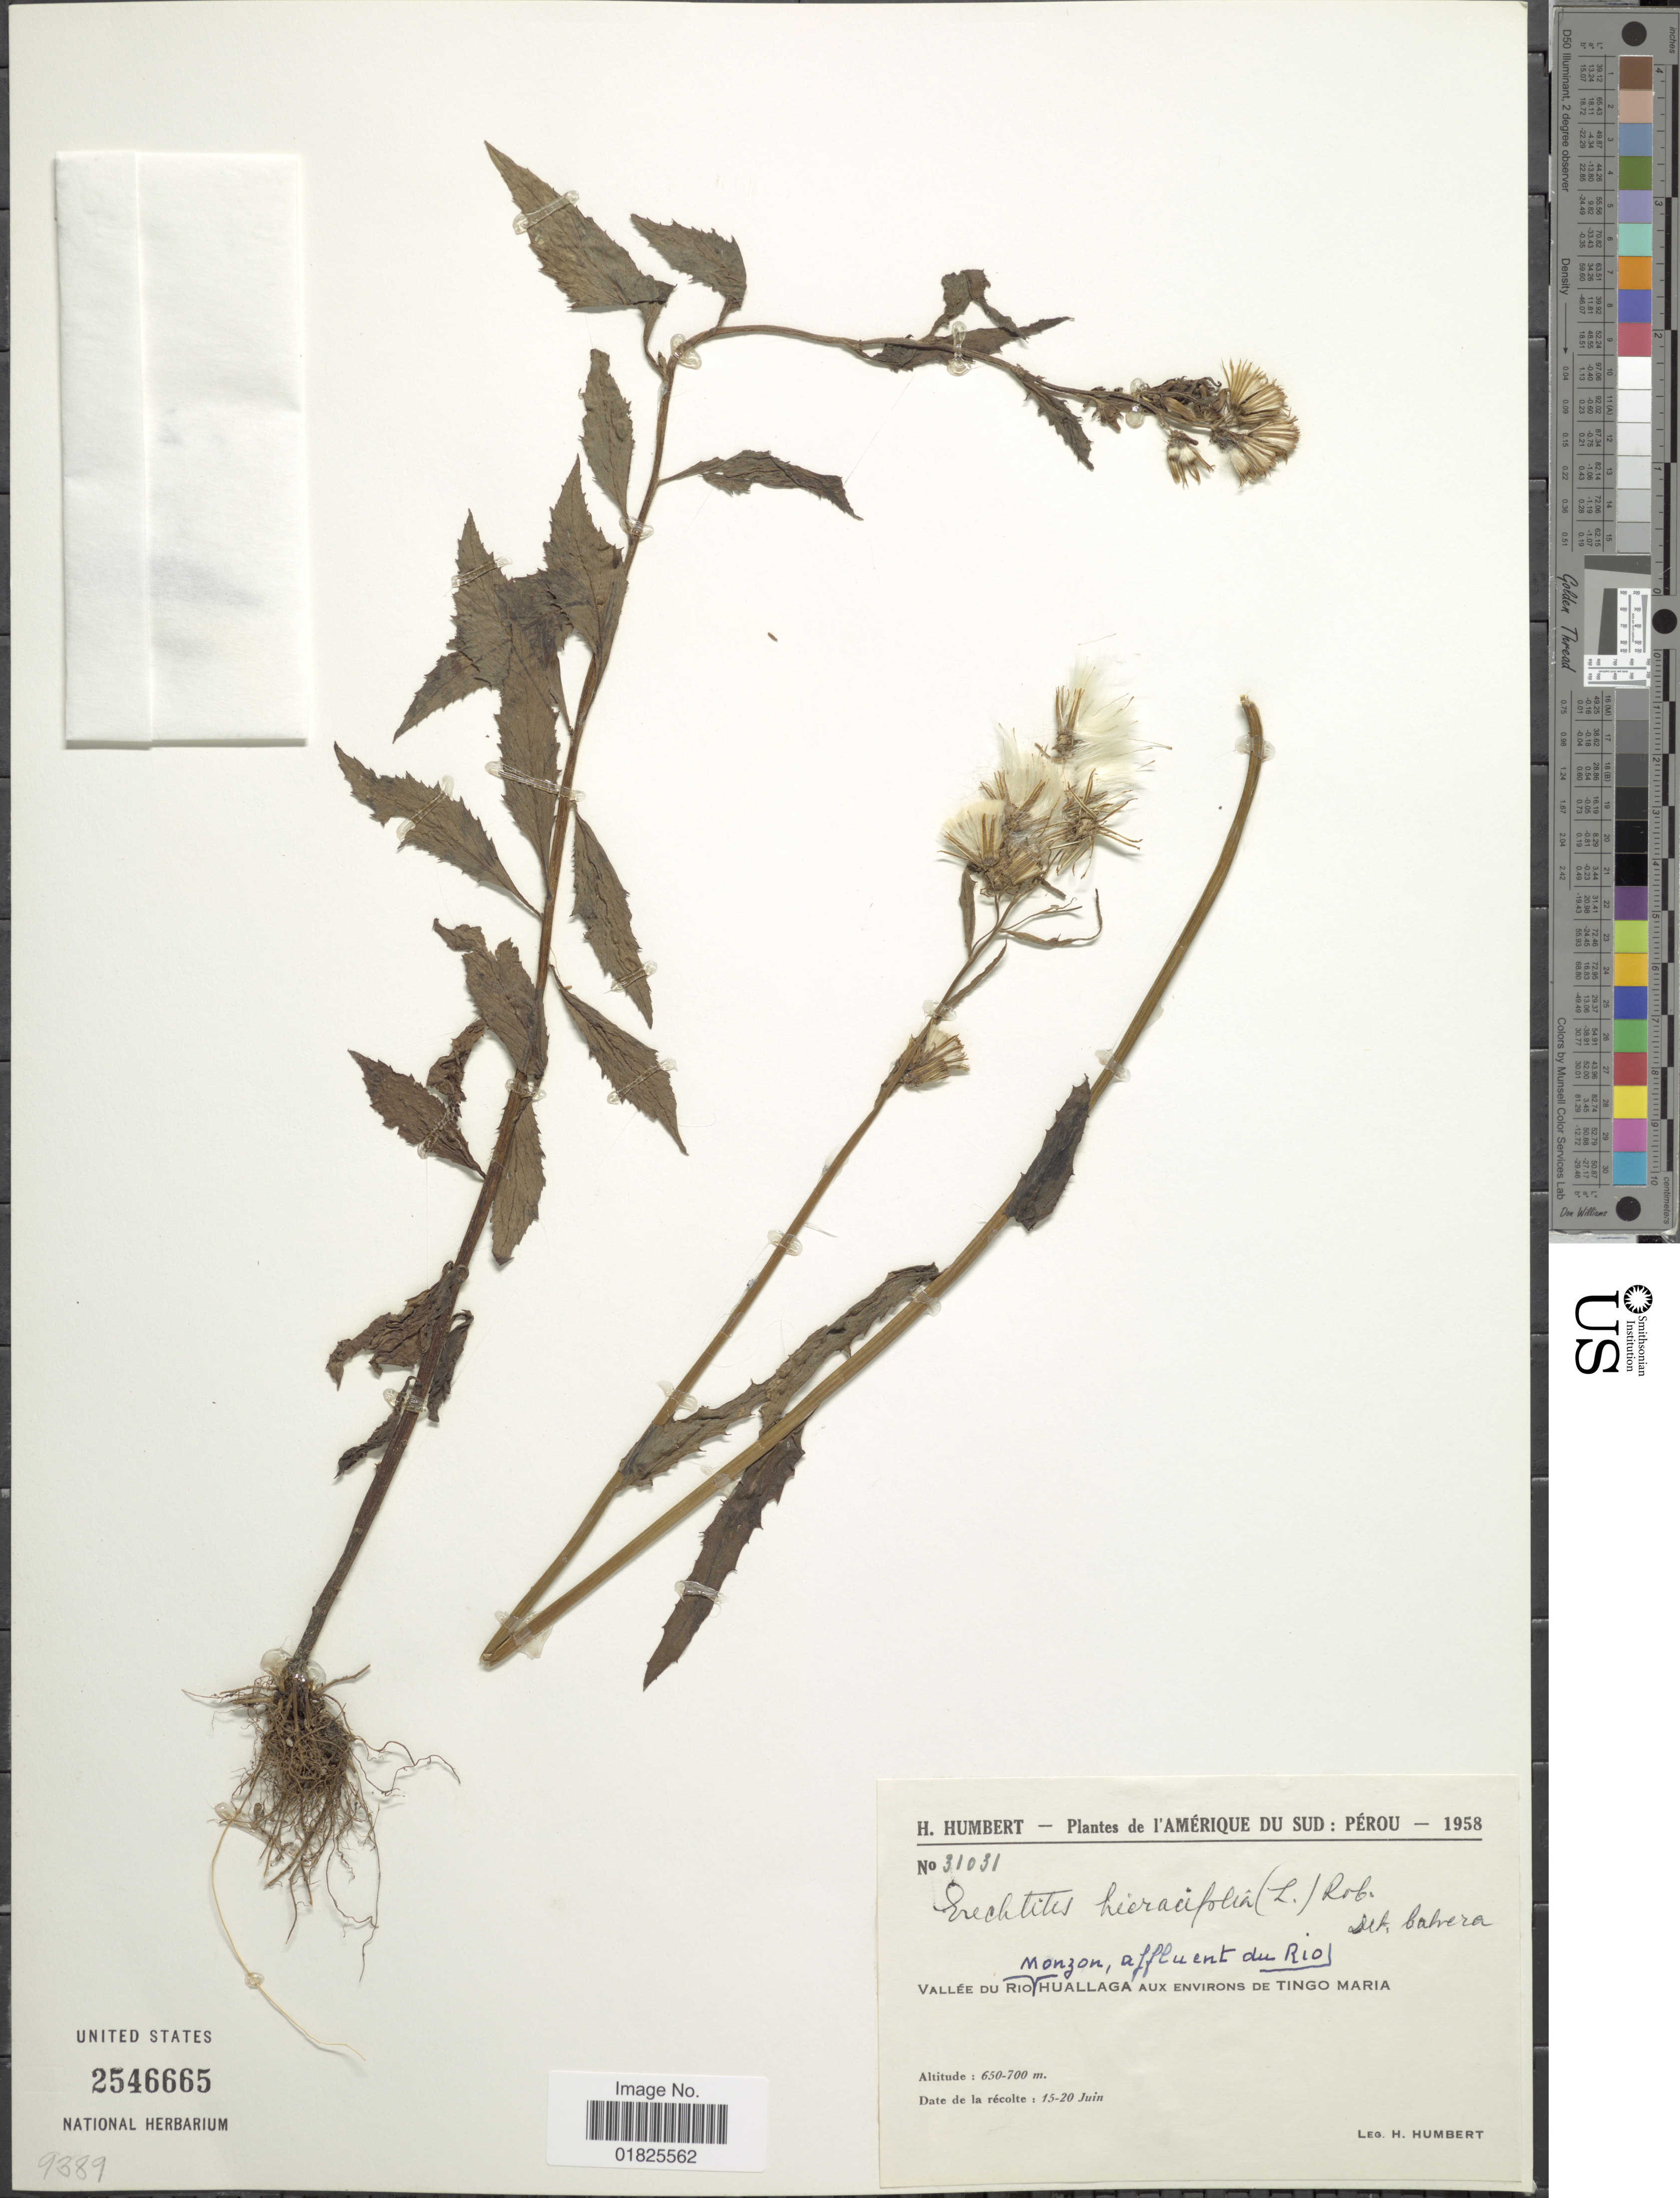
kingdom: Plantae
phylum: Tracheophyta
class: Magnoliopsida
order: Asterales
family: Asteraceae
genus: Erechtites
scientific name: Erechtites hieraciifolius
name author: (L.) Raf. ex DC.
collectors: H. Humbert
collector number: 31031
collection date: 1958-06-15/1958-06-20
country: Peru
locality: Vallée du Rio Monzon, affluent du Rio, Huallaga aux environs de Tingo Maria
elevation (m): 650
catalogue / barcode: US 2546665